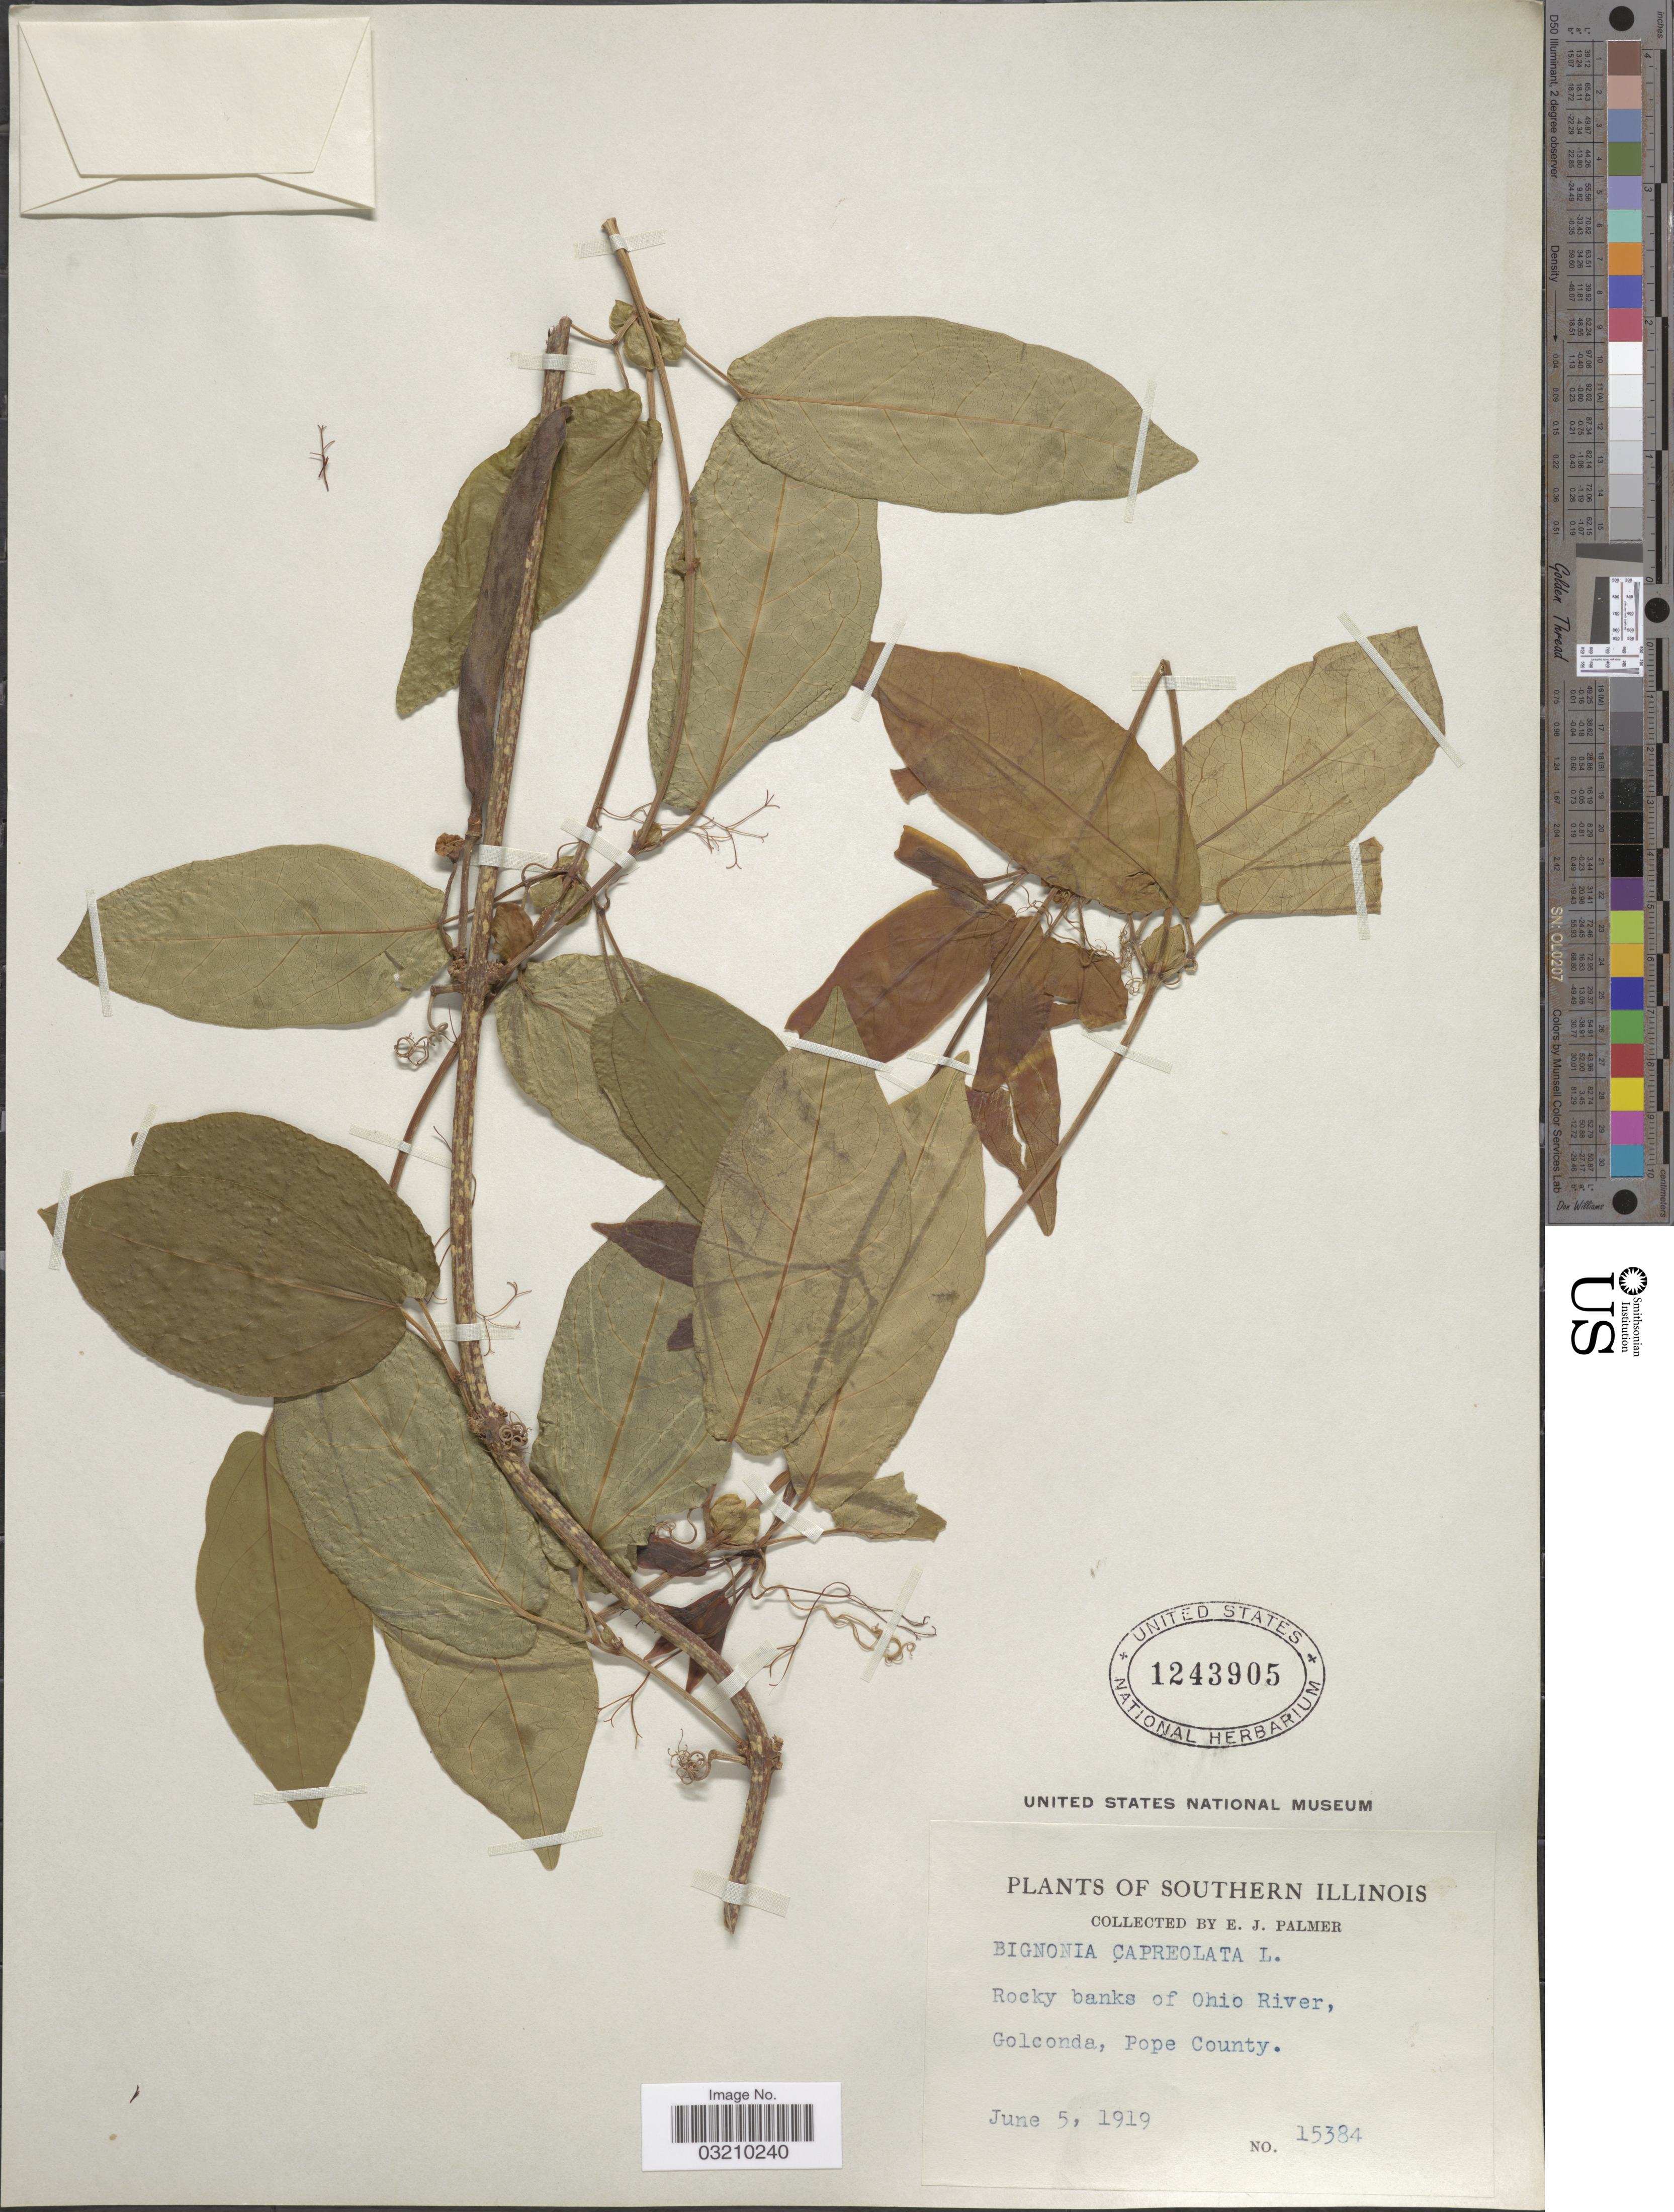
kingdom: Plantae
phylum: Tracheophyta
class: Magnoliopsida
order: Lamiales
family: Bignoniaceae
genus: Bignonia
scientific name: Bignonia capreolata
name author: L.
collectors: E. J. Palmer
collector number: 15384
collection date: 1919-06-05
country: United States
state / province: Illinois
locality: Southern Illinois. Rocky banks of Ohio River, Golconda, Pope County.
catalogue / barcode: US 1243905